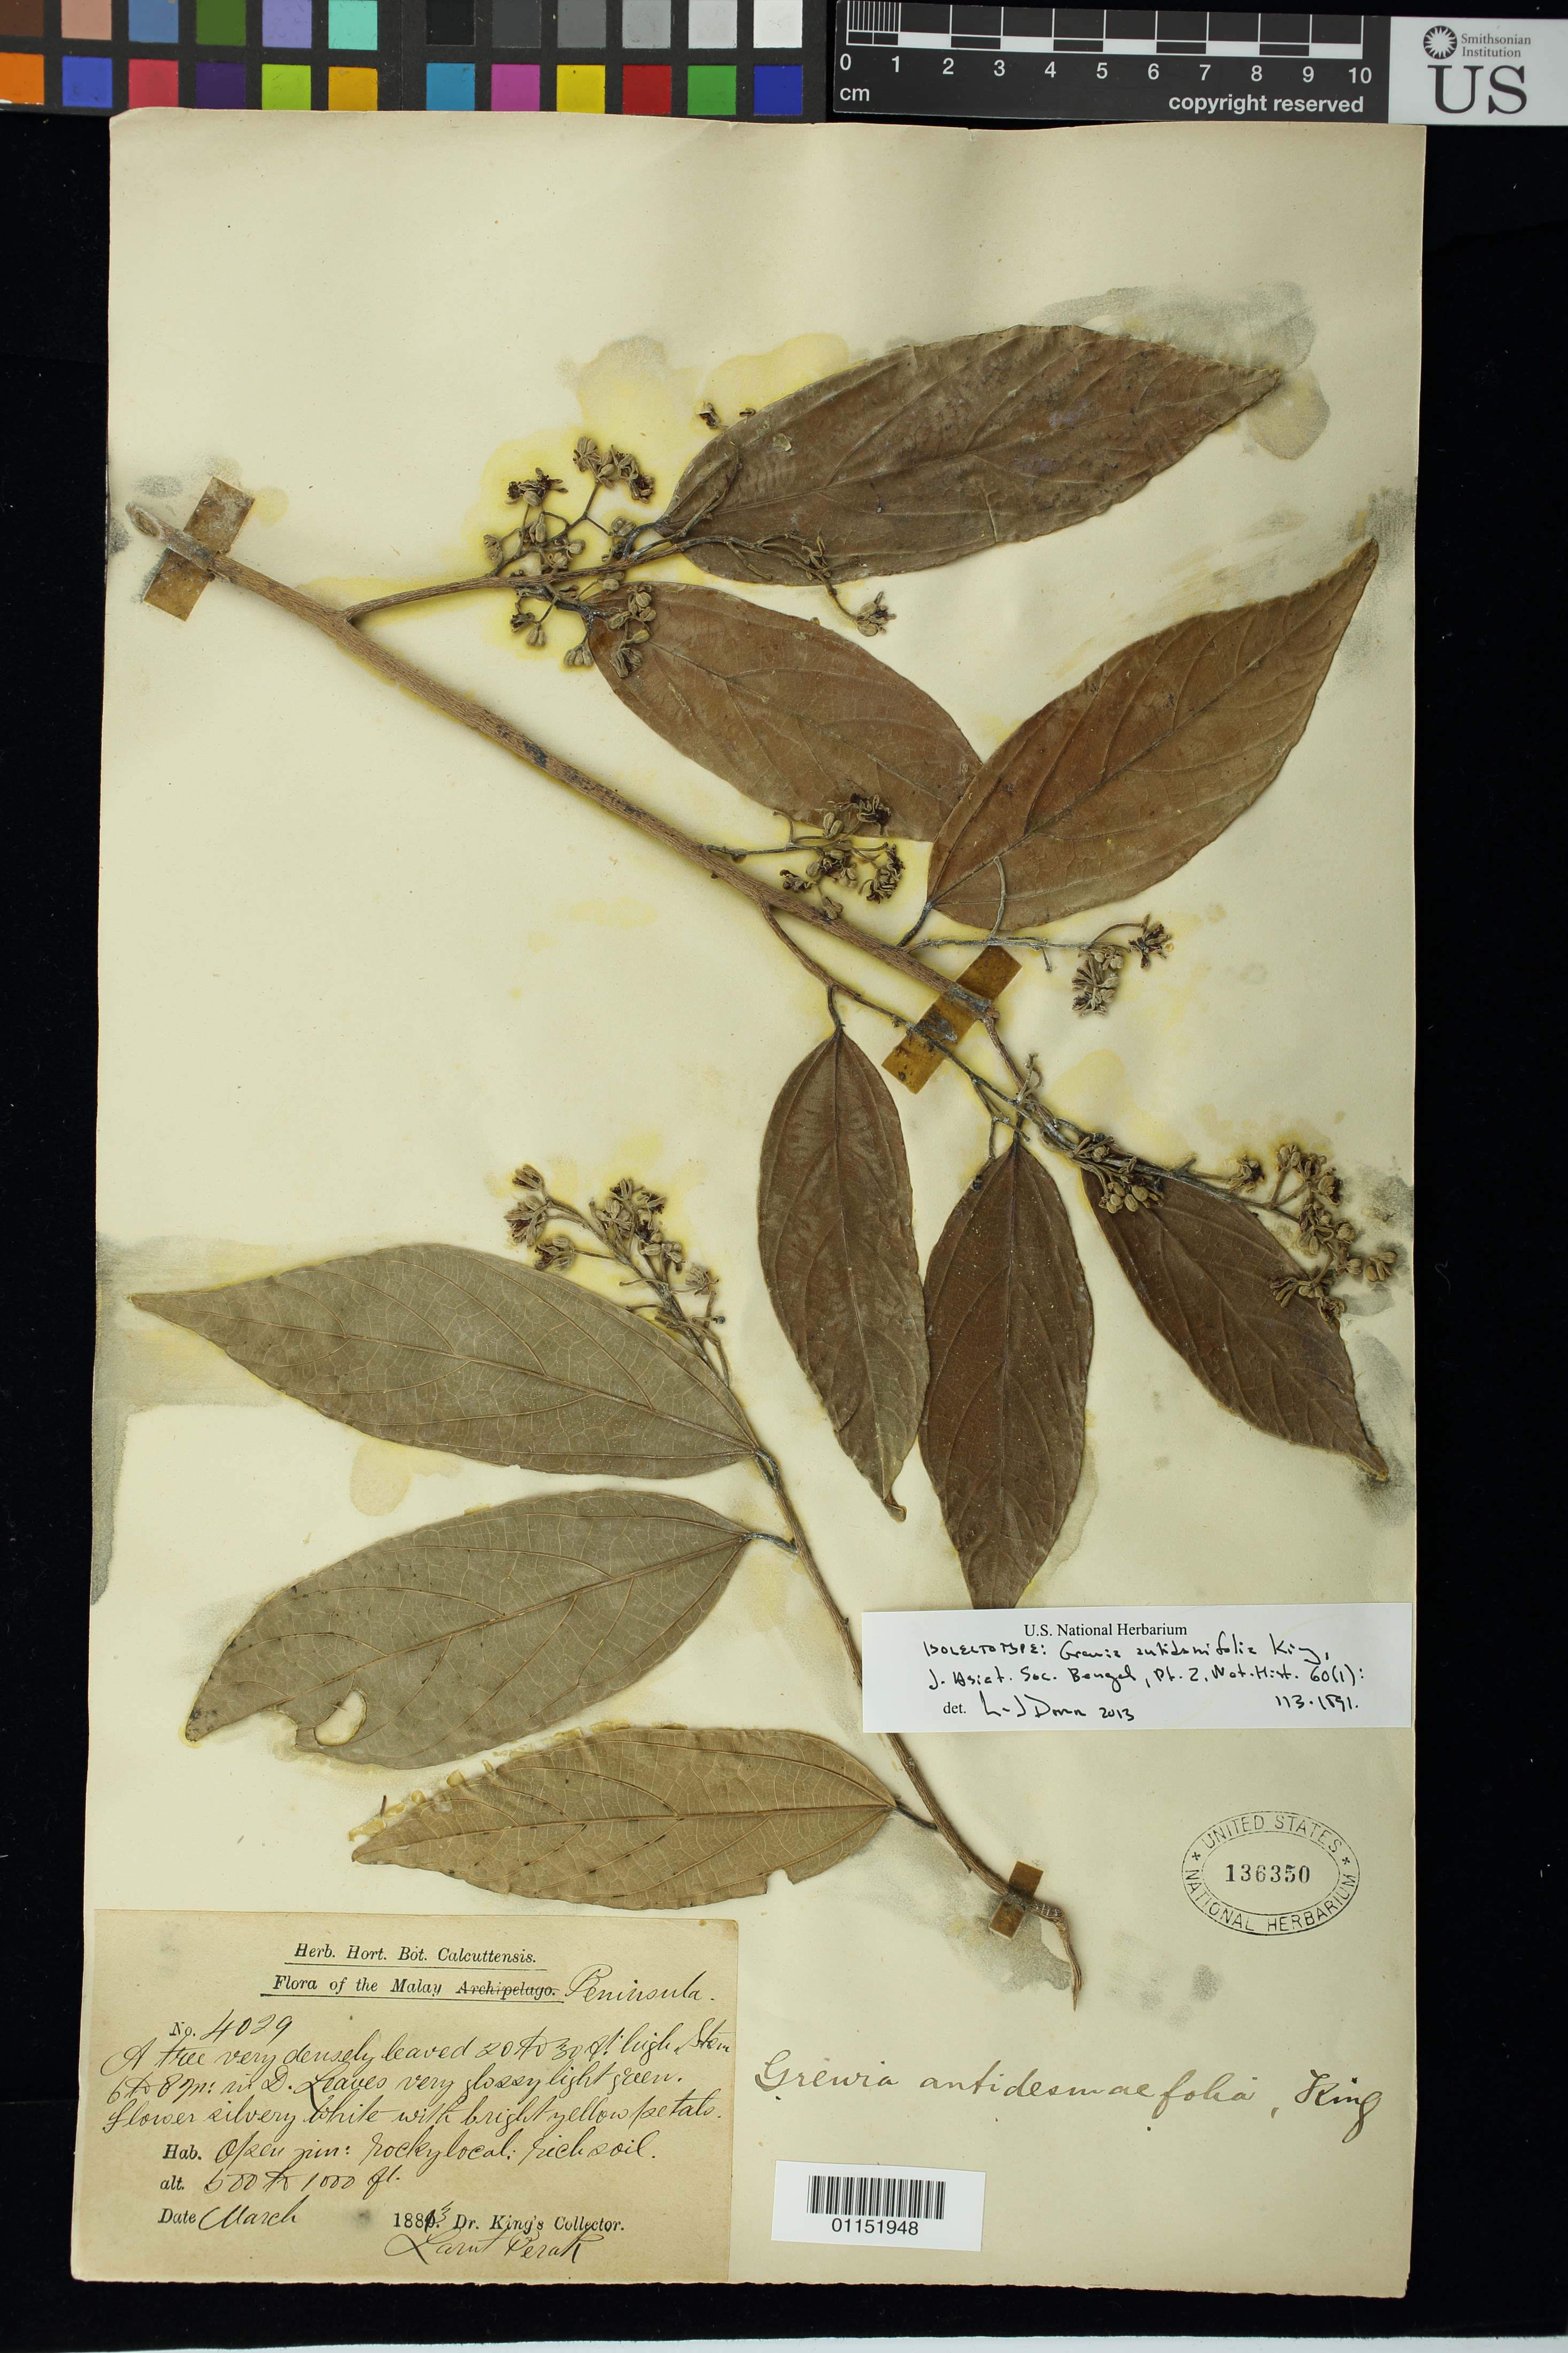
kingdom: Plantae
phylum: Tracheophyta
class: Magnoliopsida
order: Malvales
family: Malvaceae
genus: Grewia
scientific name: Grewia antidesmifolia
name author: King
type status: Isolectotype; Type Collection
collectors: Dr. King's collector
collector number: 4029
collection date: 1883-03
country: Malaysia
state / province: Perak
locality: Larut, Perak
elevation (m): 183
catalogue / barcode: US 136350